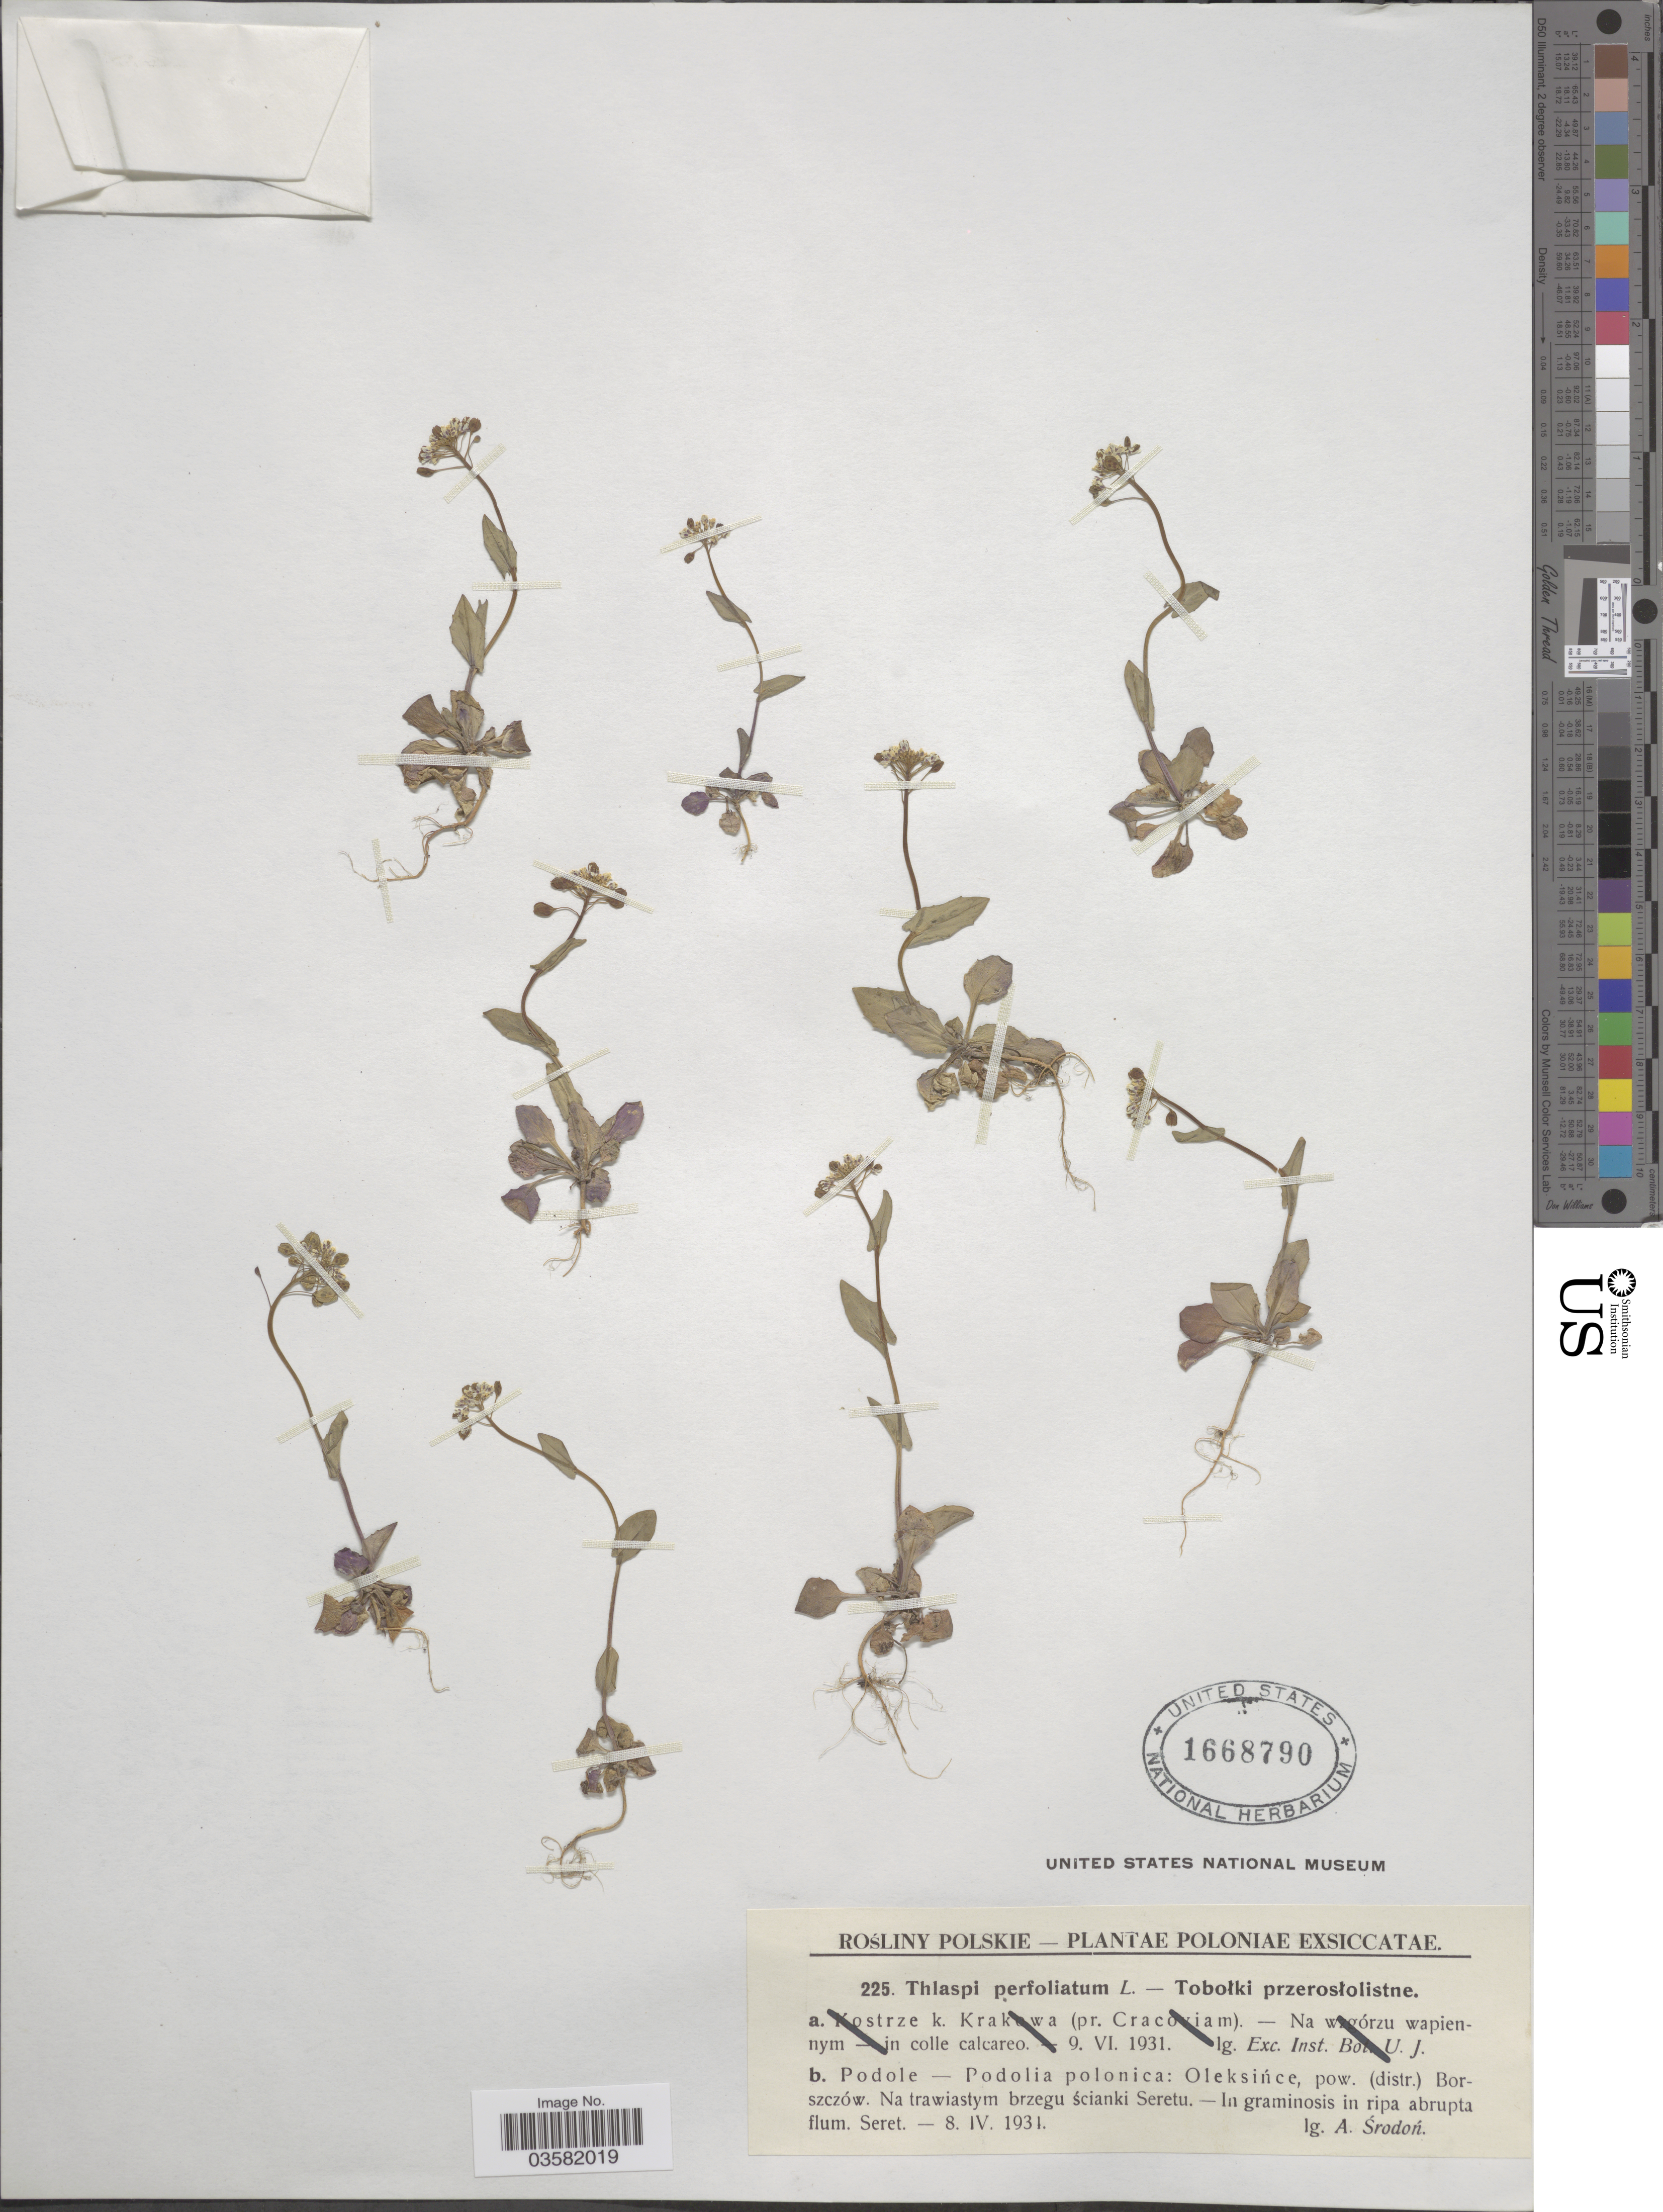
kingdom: Plantae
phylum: Tracheophyta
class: Magnoliopsida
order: Brassicales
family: Brassicaceae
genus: Thlaspi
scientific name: Thlaspi perfoliatum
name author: L.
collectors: A. Srodon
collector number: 225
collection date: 1931-04-08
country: Poland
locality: Podole - Podolia polonica: Oleksińce, pow. (distr.) Borszczów. Na trawiastym brzegu ścianki Seretu. In graminosis in ripa abrupta flum. Seret.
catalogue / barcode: US 1668790